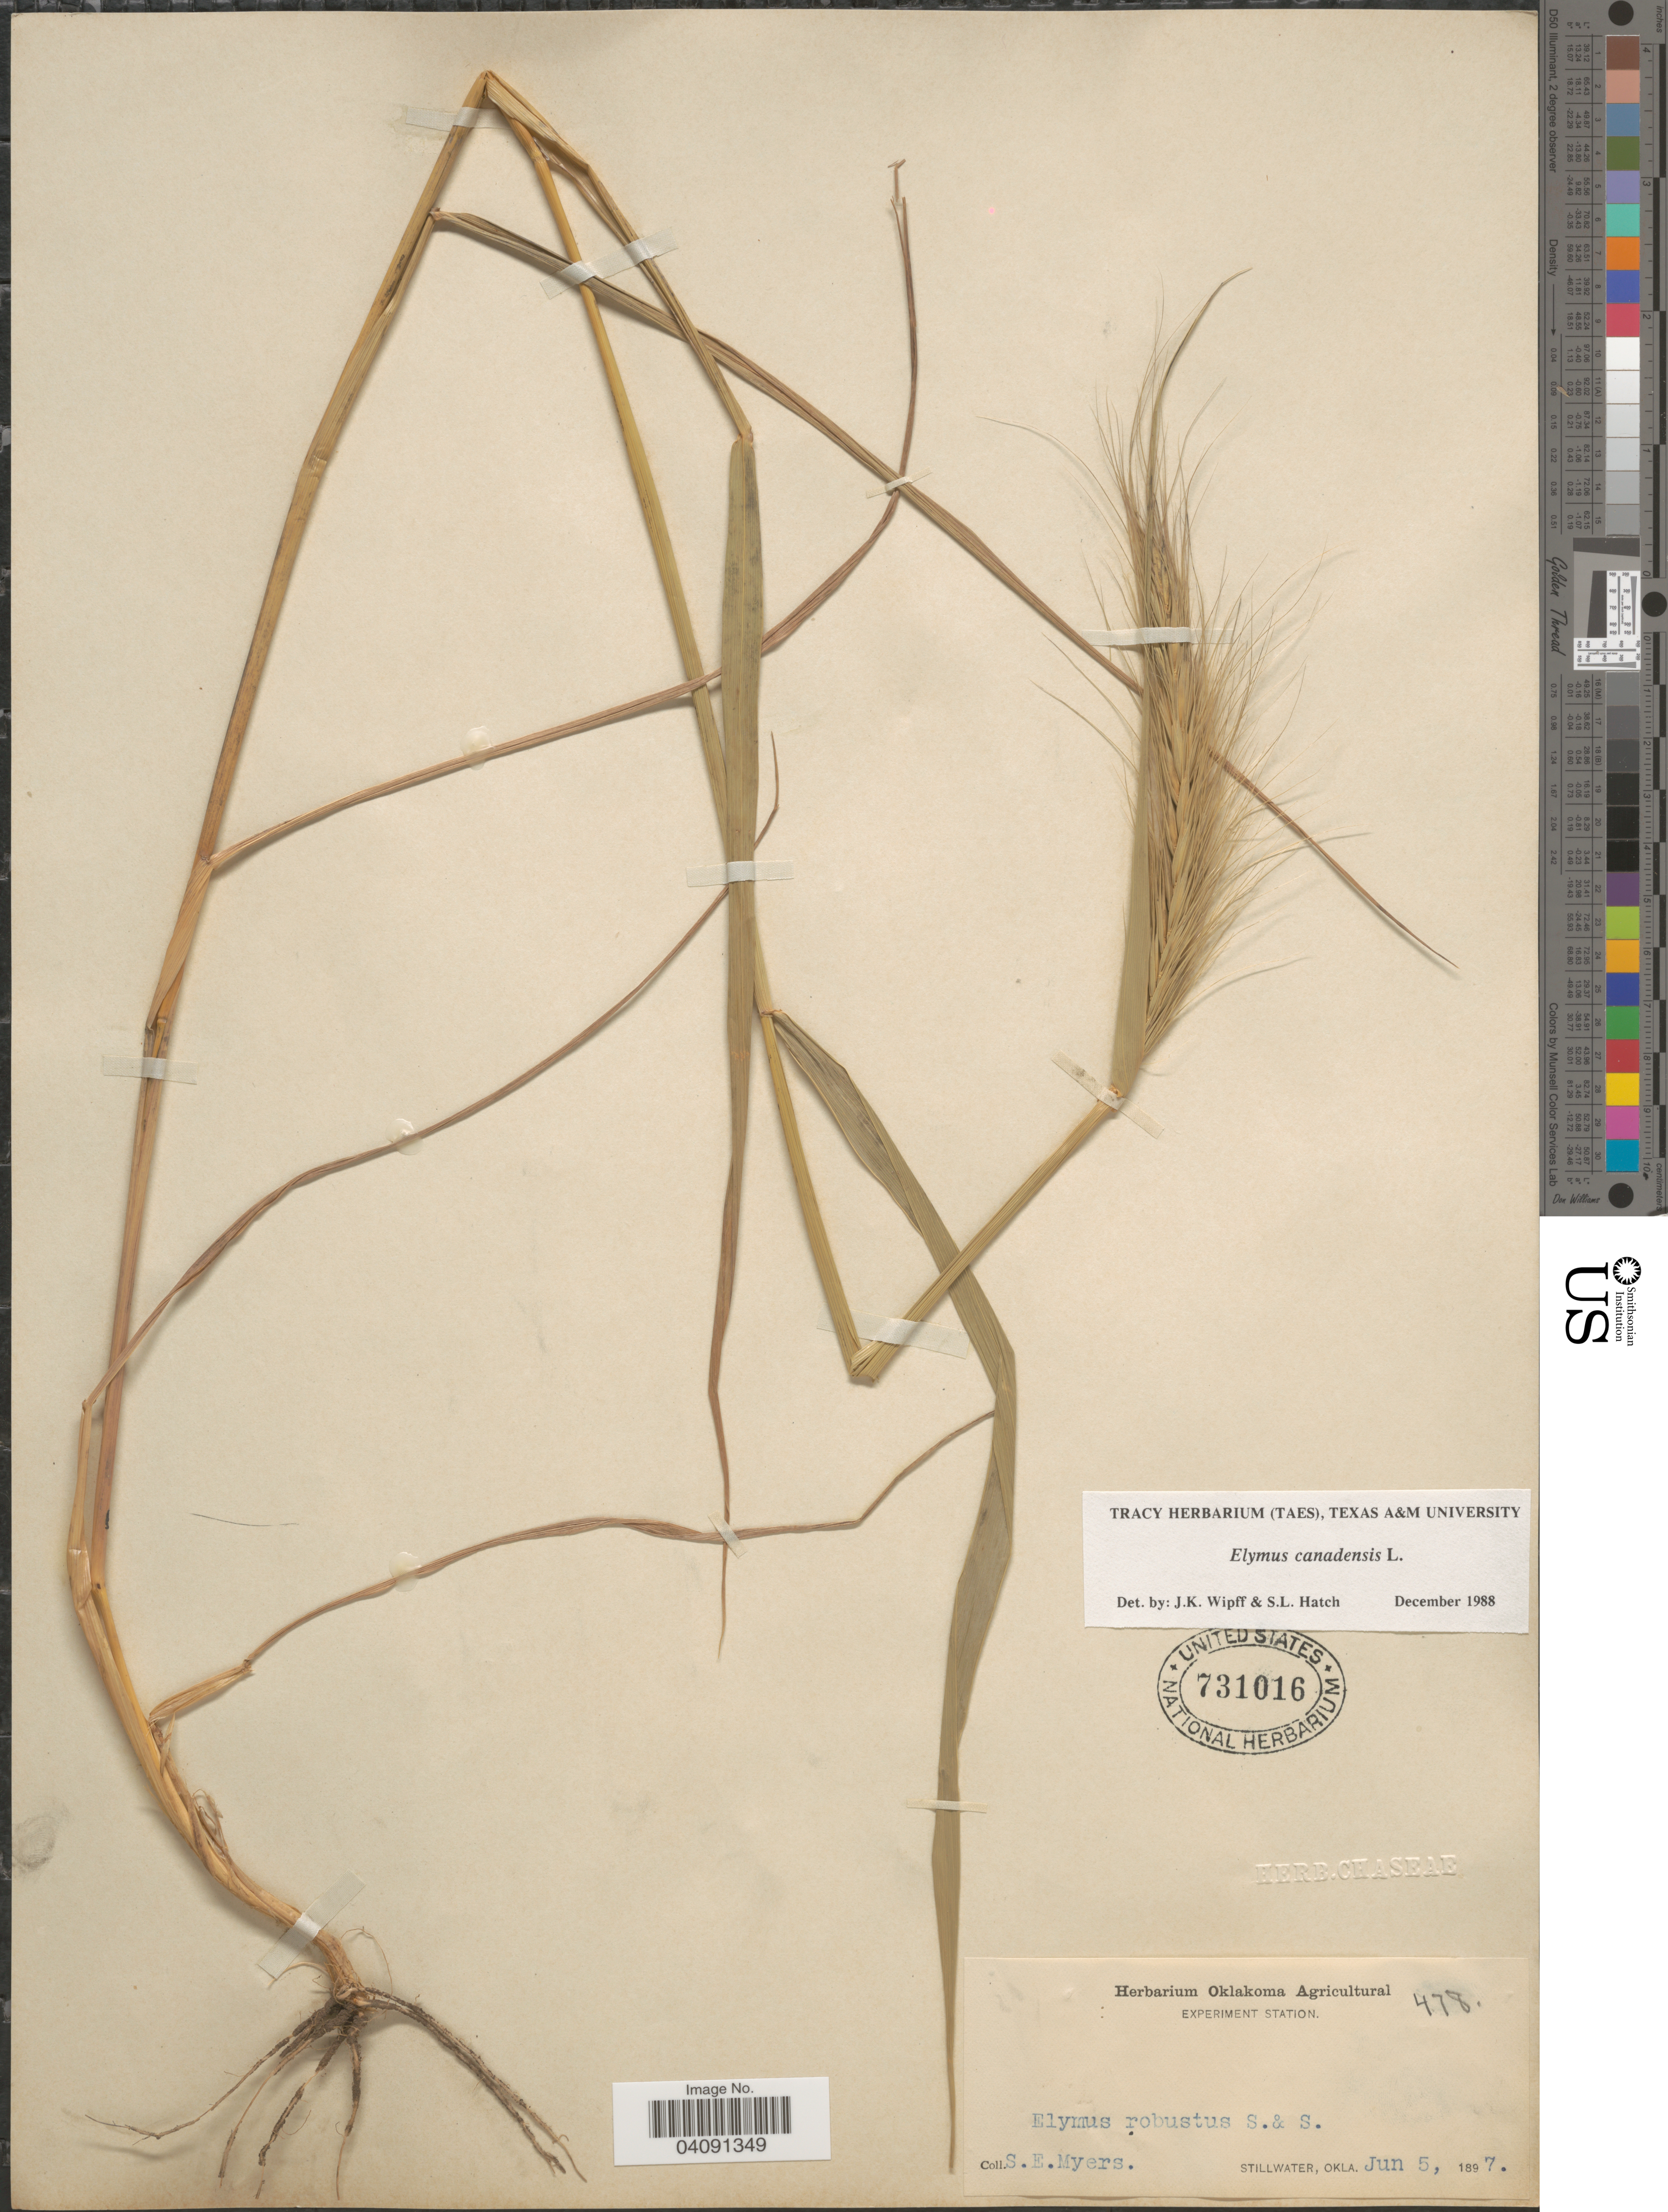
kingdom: Plantae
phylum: Tracheophyta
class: Liliopsida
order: Poales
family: Poaceae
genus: Elymus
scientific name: Elymus canadensis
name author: L.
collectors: S. Myers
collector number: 478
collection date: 1897-06-05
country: United States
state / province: Oklahoma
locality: Stillwater.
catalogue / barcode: US 731016